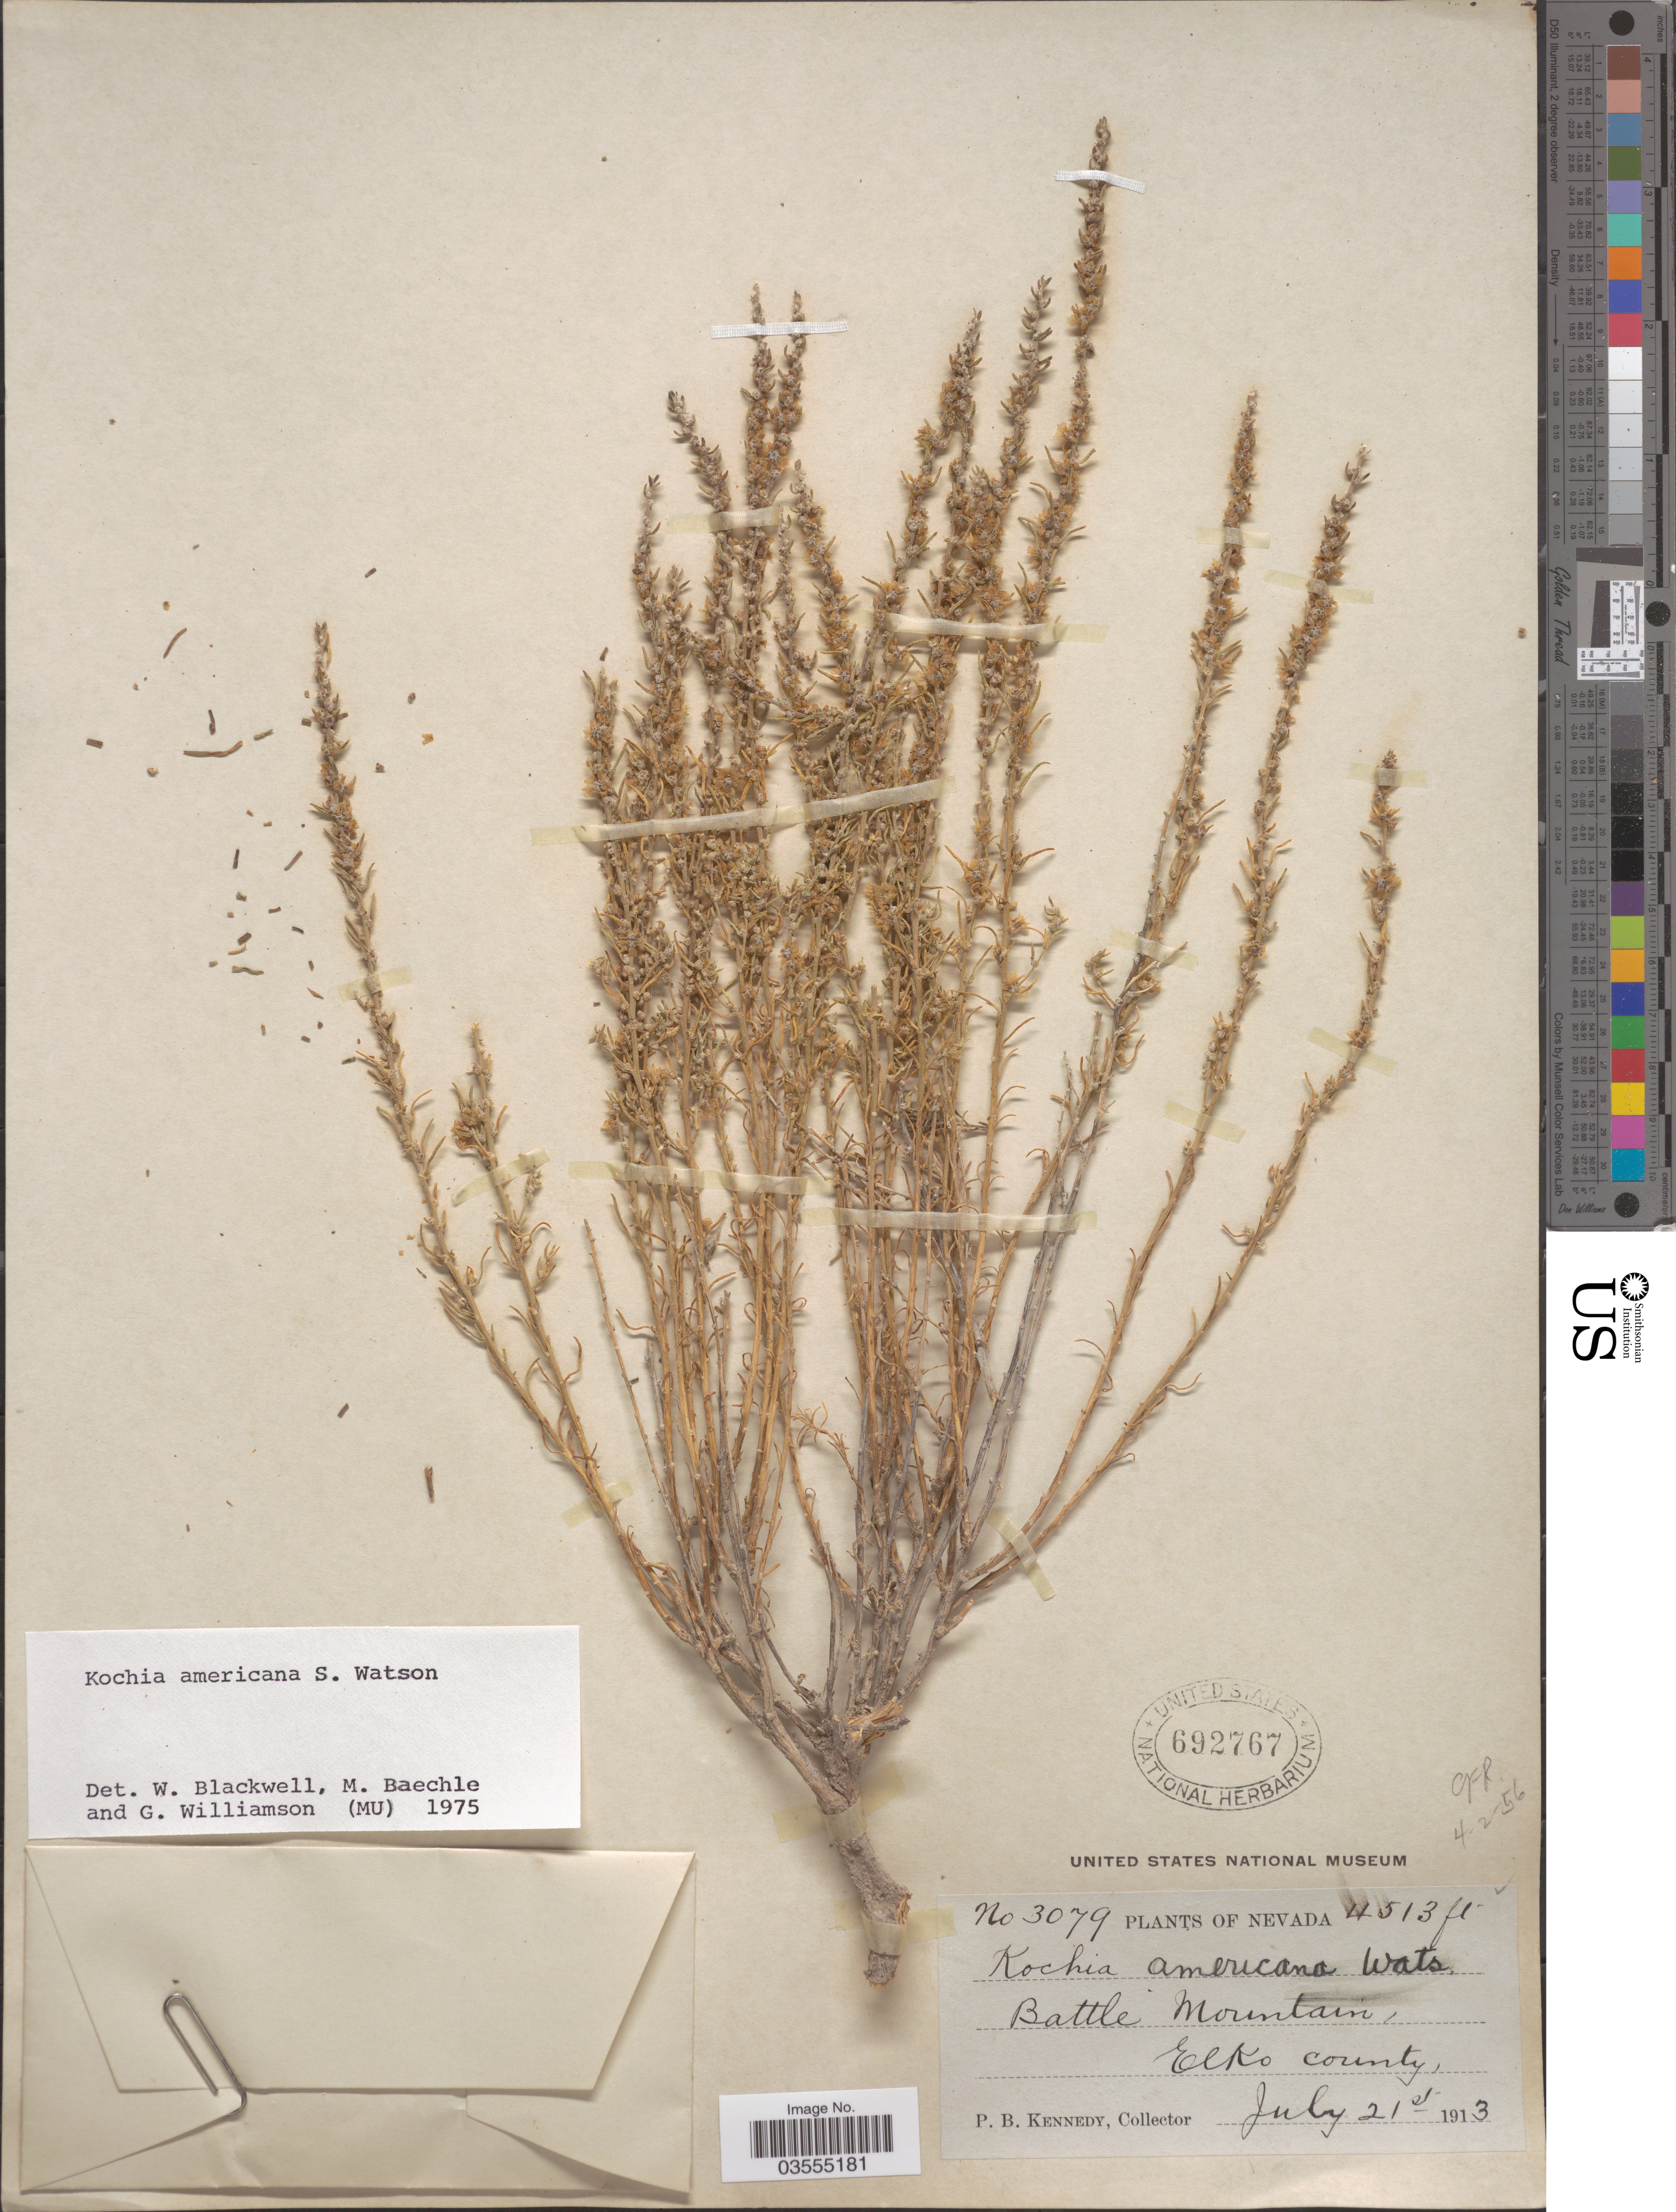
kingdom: Plantae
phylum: Tracheophyta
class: Magnoliopsida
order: Caryophyllales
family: Amaranthaceae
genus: Neokochia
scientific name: Neokochia americana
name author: (S. Watson) G.L. Chu & S.C. Sand.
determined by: U.S. National Herbarium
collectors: P. B. Kennedy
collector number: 3079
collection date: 1913-07-21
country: United States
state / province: Nevada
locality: Battle Mountain, Elko county.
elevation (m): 1376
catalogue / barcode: US 692767